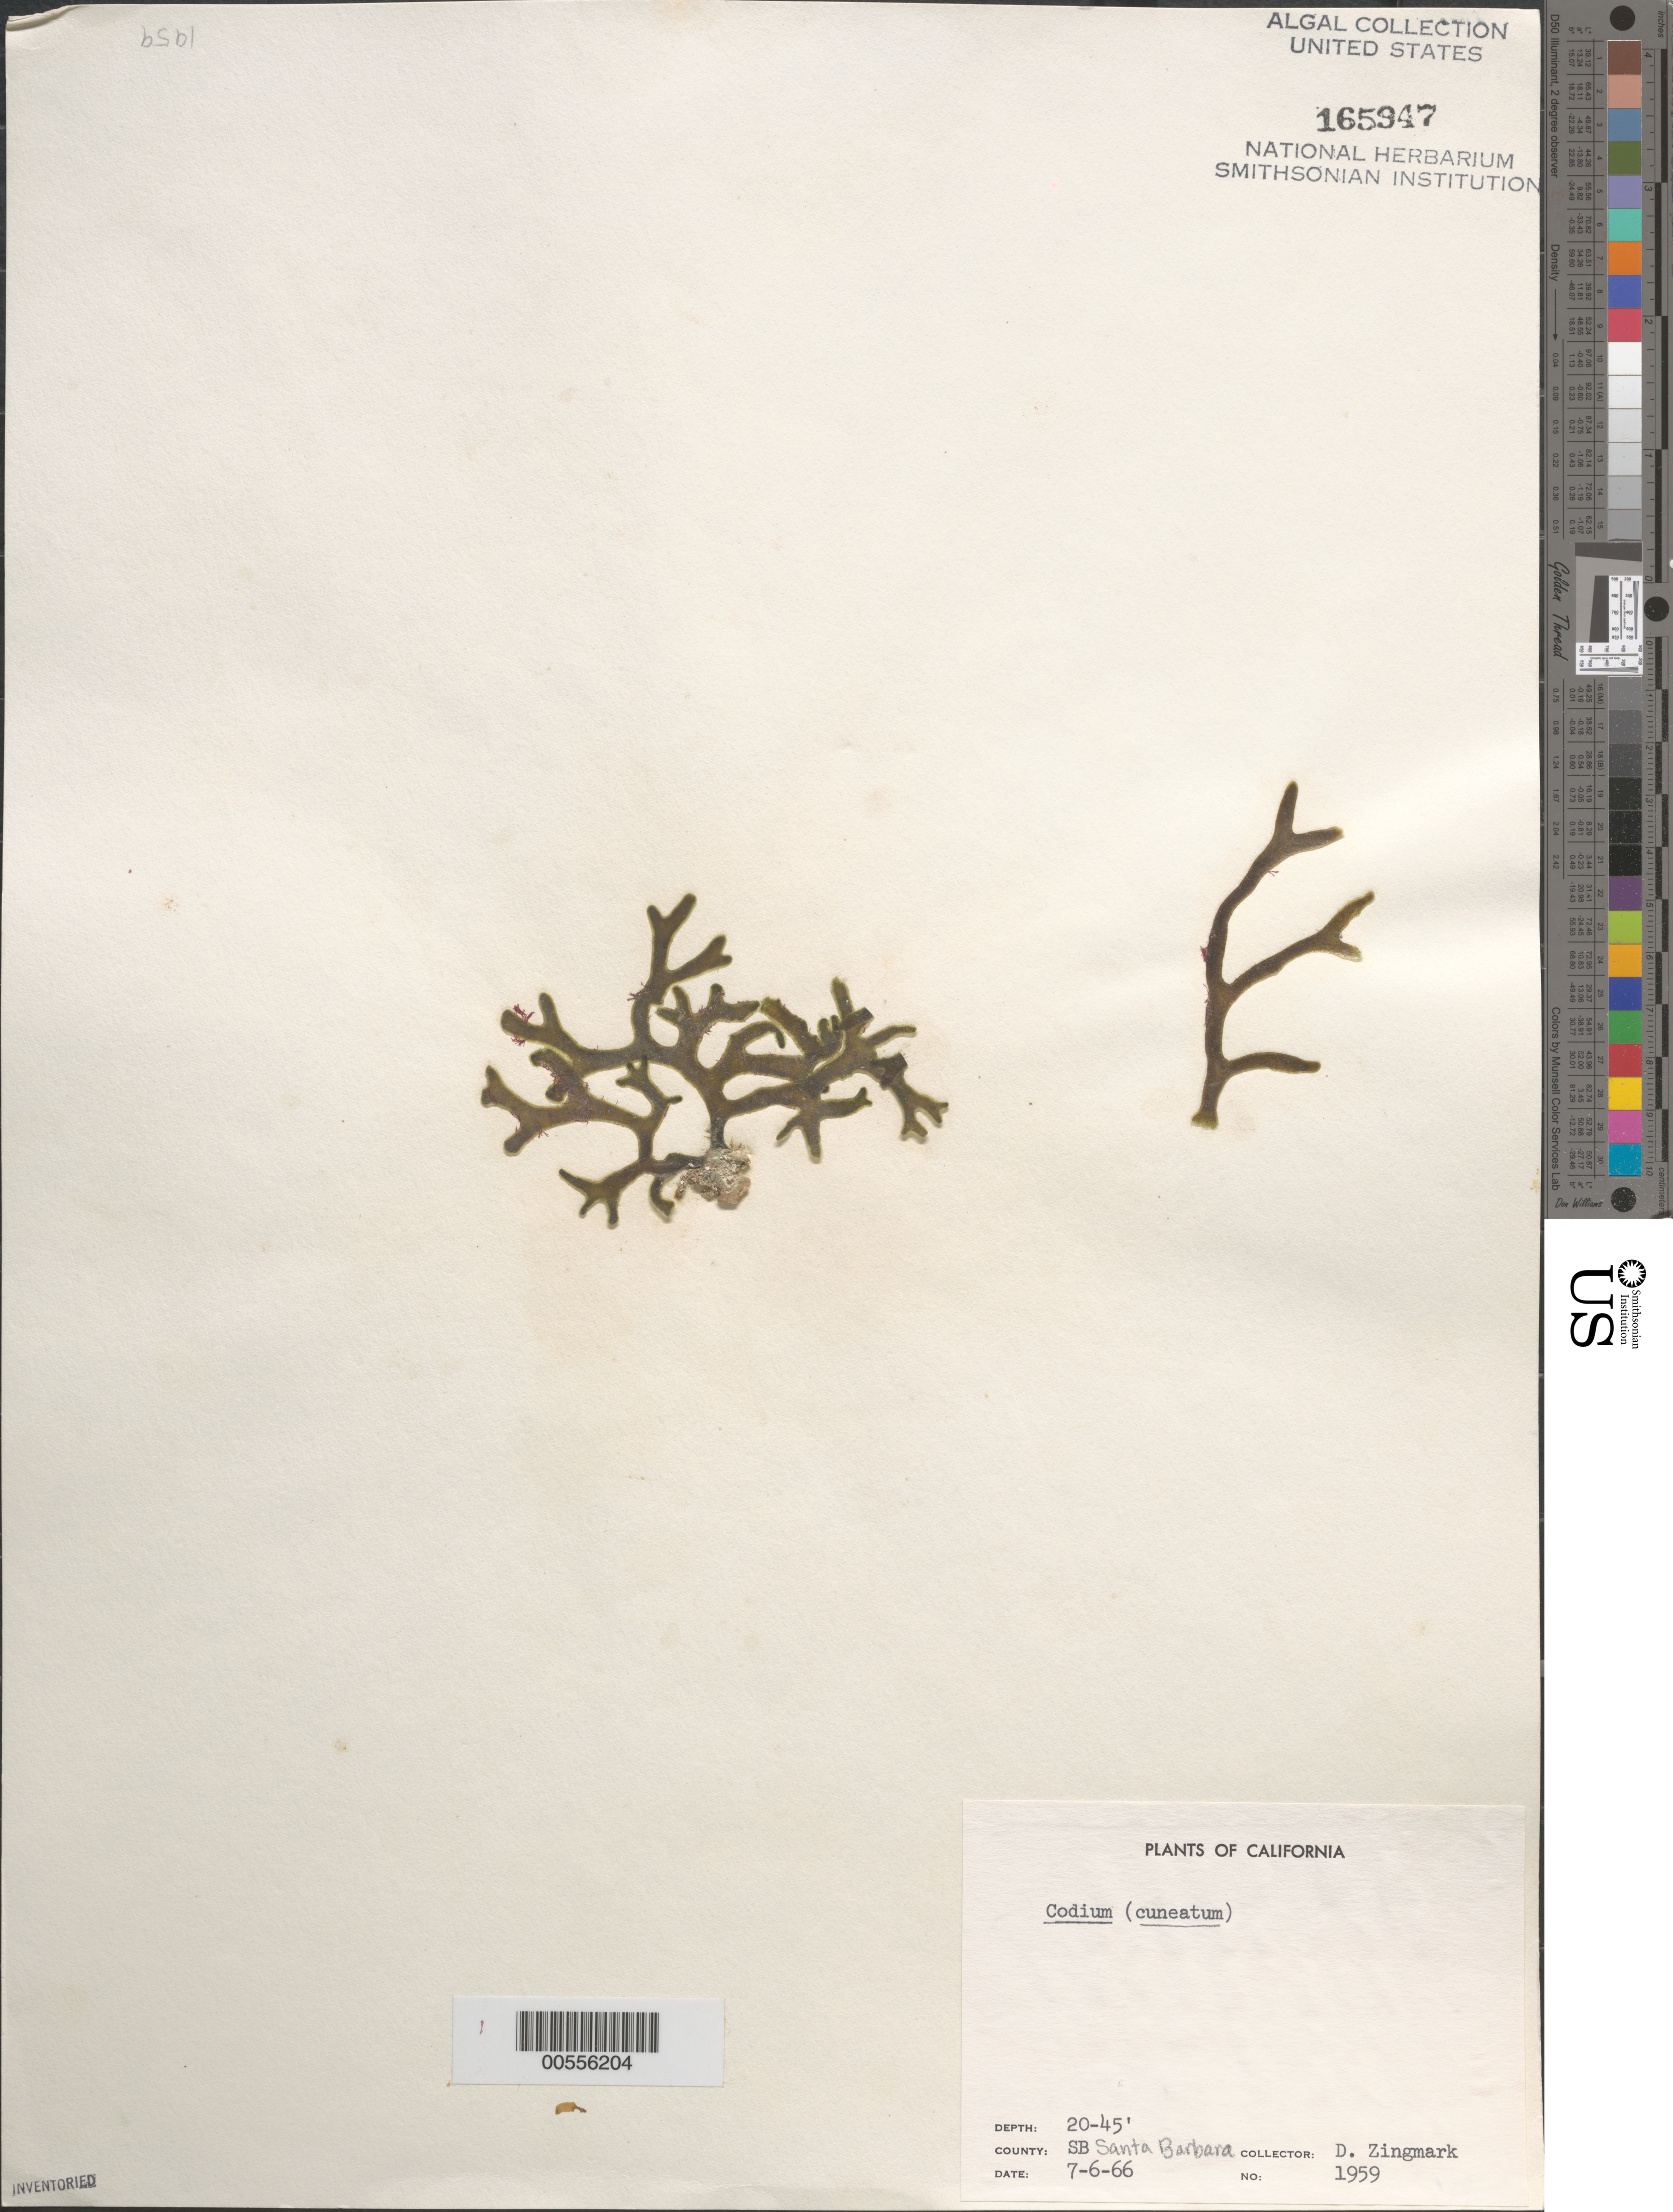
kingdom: Plantae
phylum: Chlorophyta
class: Ulvophyceae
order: Bryopsidales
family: Codiaceae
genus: Codium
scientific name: Codium simulans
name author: Setch. & N.L. Gardner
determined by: Algae name updating Project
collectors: R. Zingmark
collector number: Neushul 1959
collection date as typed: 06 Jul 1966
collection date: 1966-07-06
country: United States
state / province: California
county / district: Santa Barbara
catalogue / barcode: US 165947